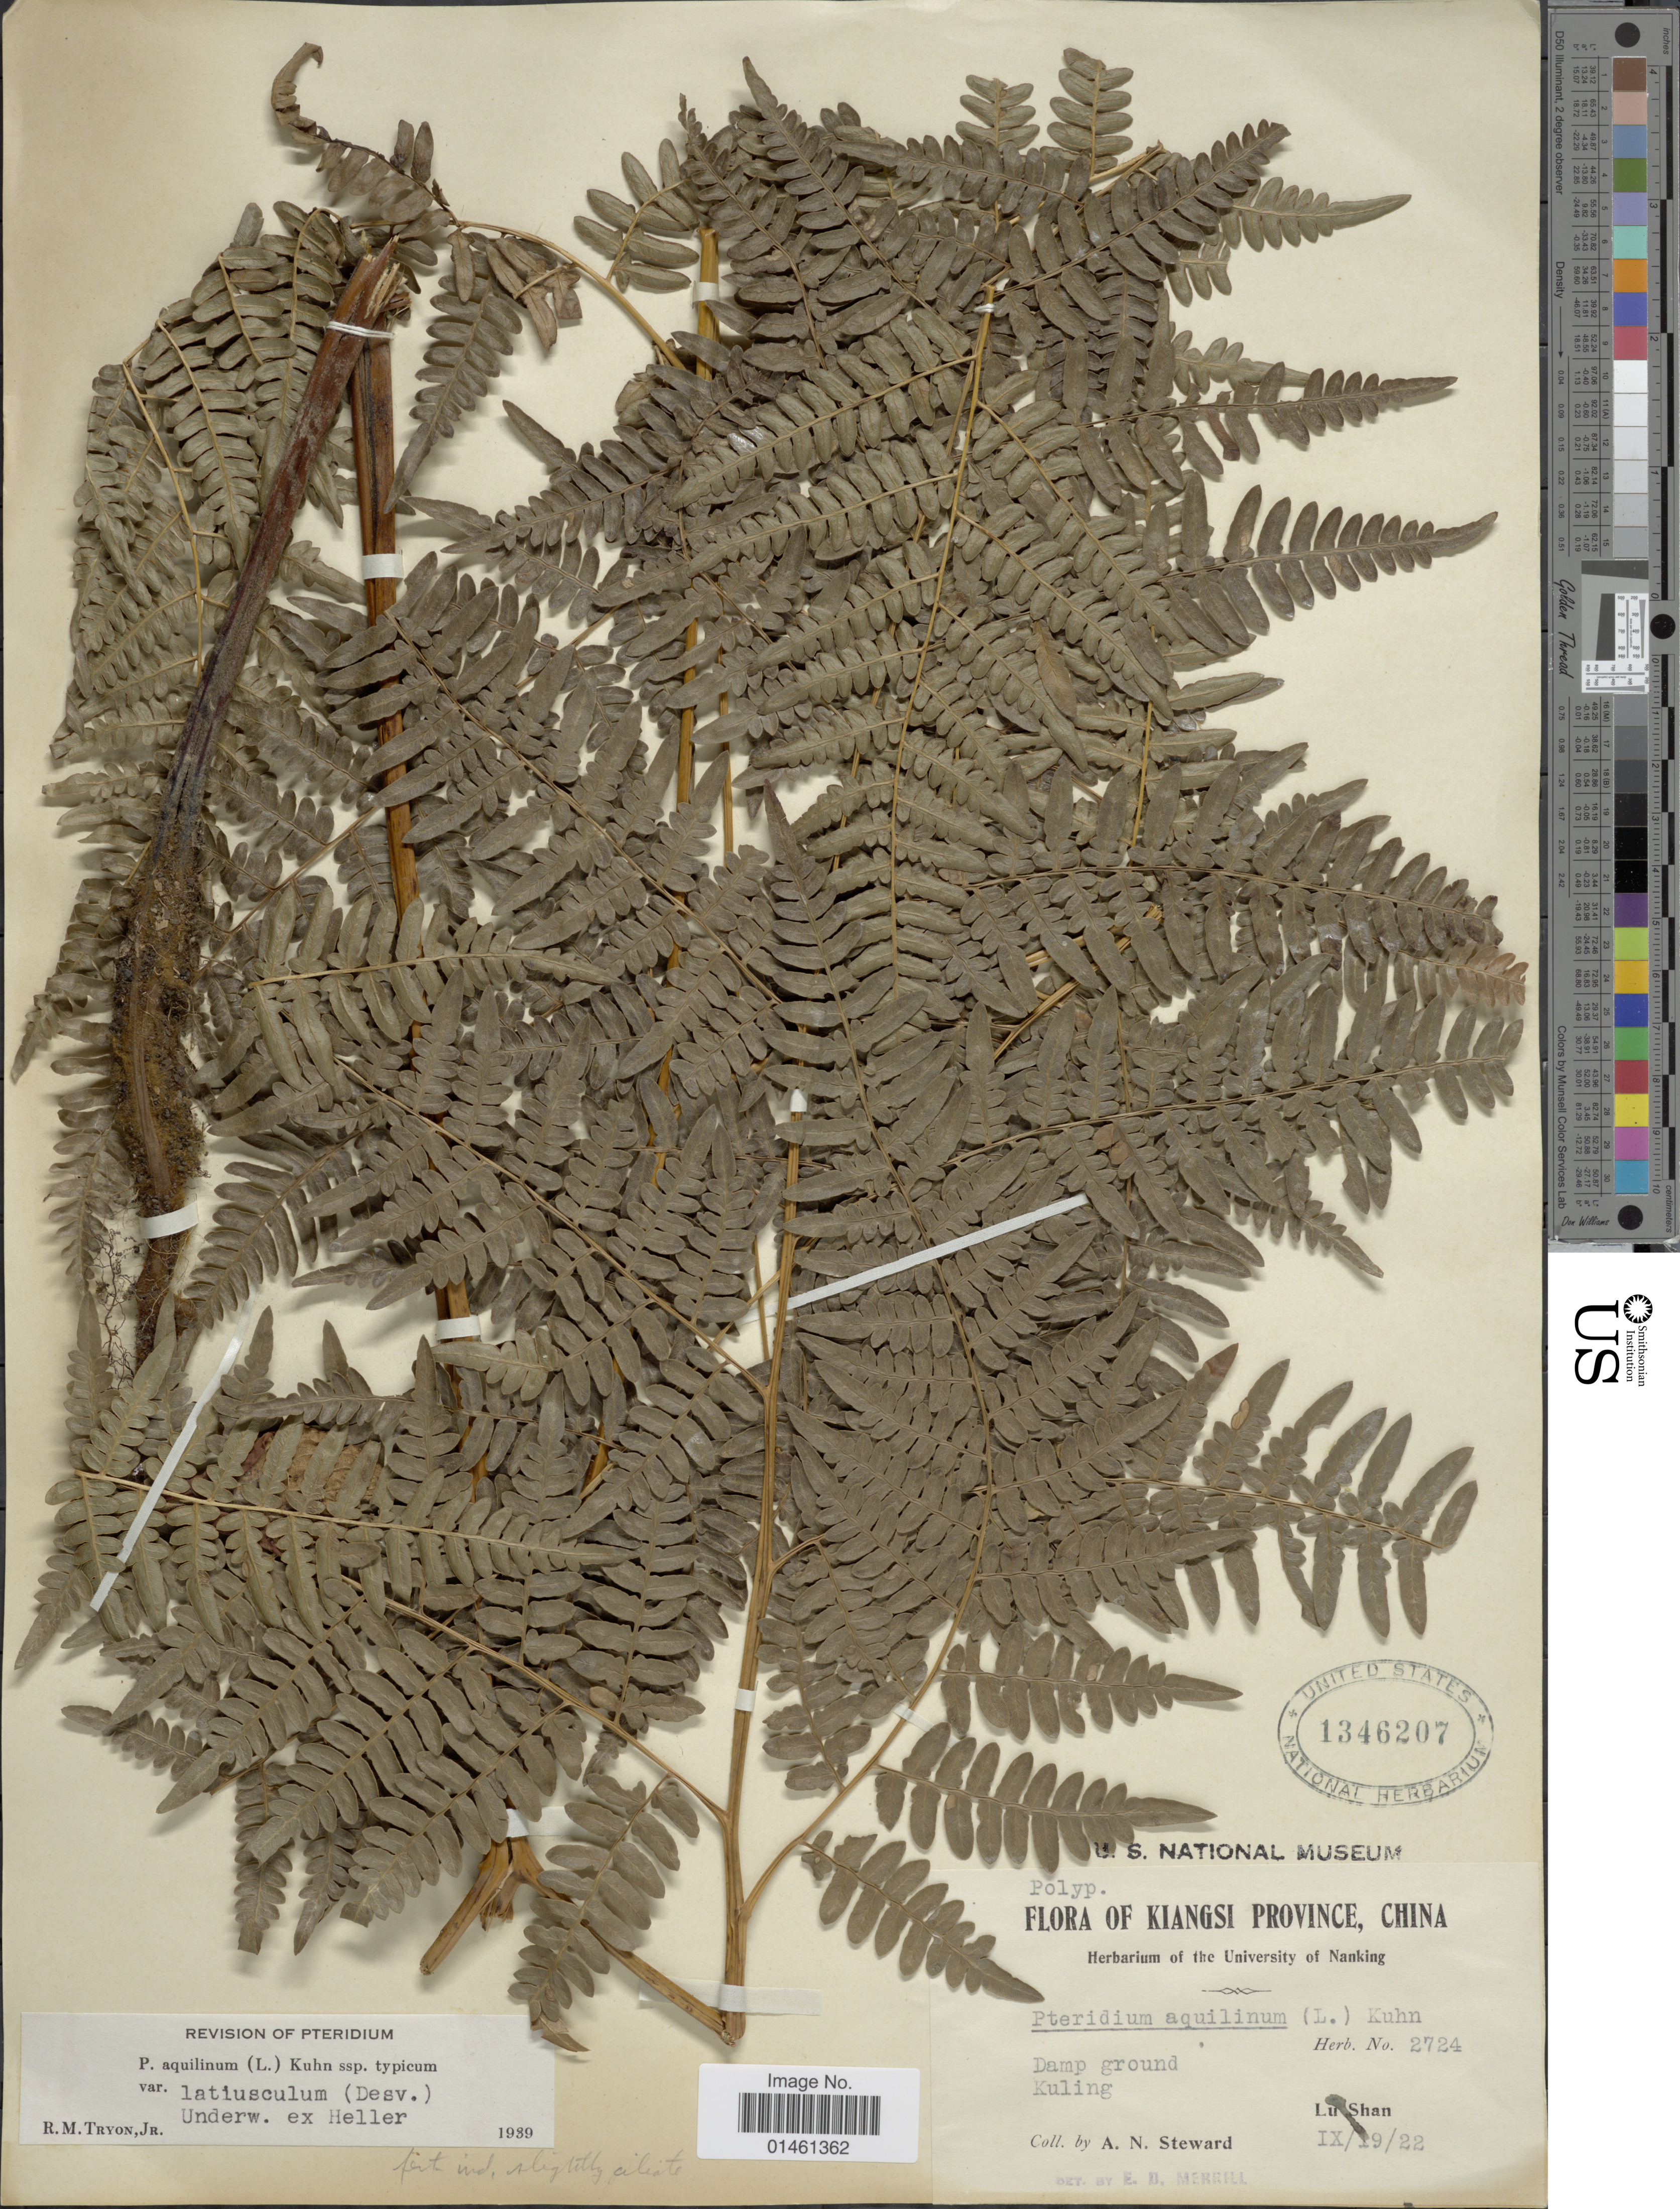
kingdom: Plantae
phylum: Tracheophyta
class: Polypodiopsida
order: Polypodiales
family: Dennstaedtiaceae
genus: Pteridium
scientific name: Pteridium aquilinum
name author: (L.) Kuhn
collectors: A. N. Steward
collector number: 2724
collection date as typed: Transcribed d/m/y: 19/9/22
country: China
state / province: Jiangxi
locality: Kiangsi province, Lu Shan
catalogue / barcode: US 1346207